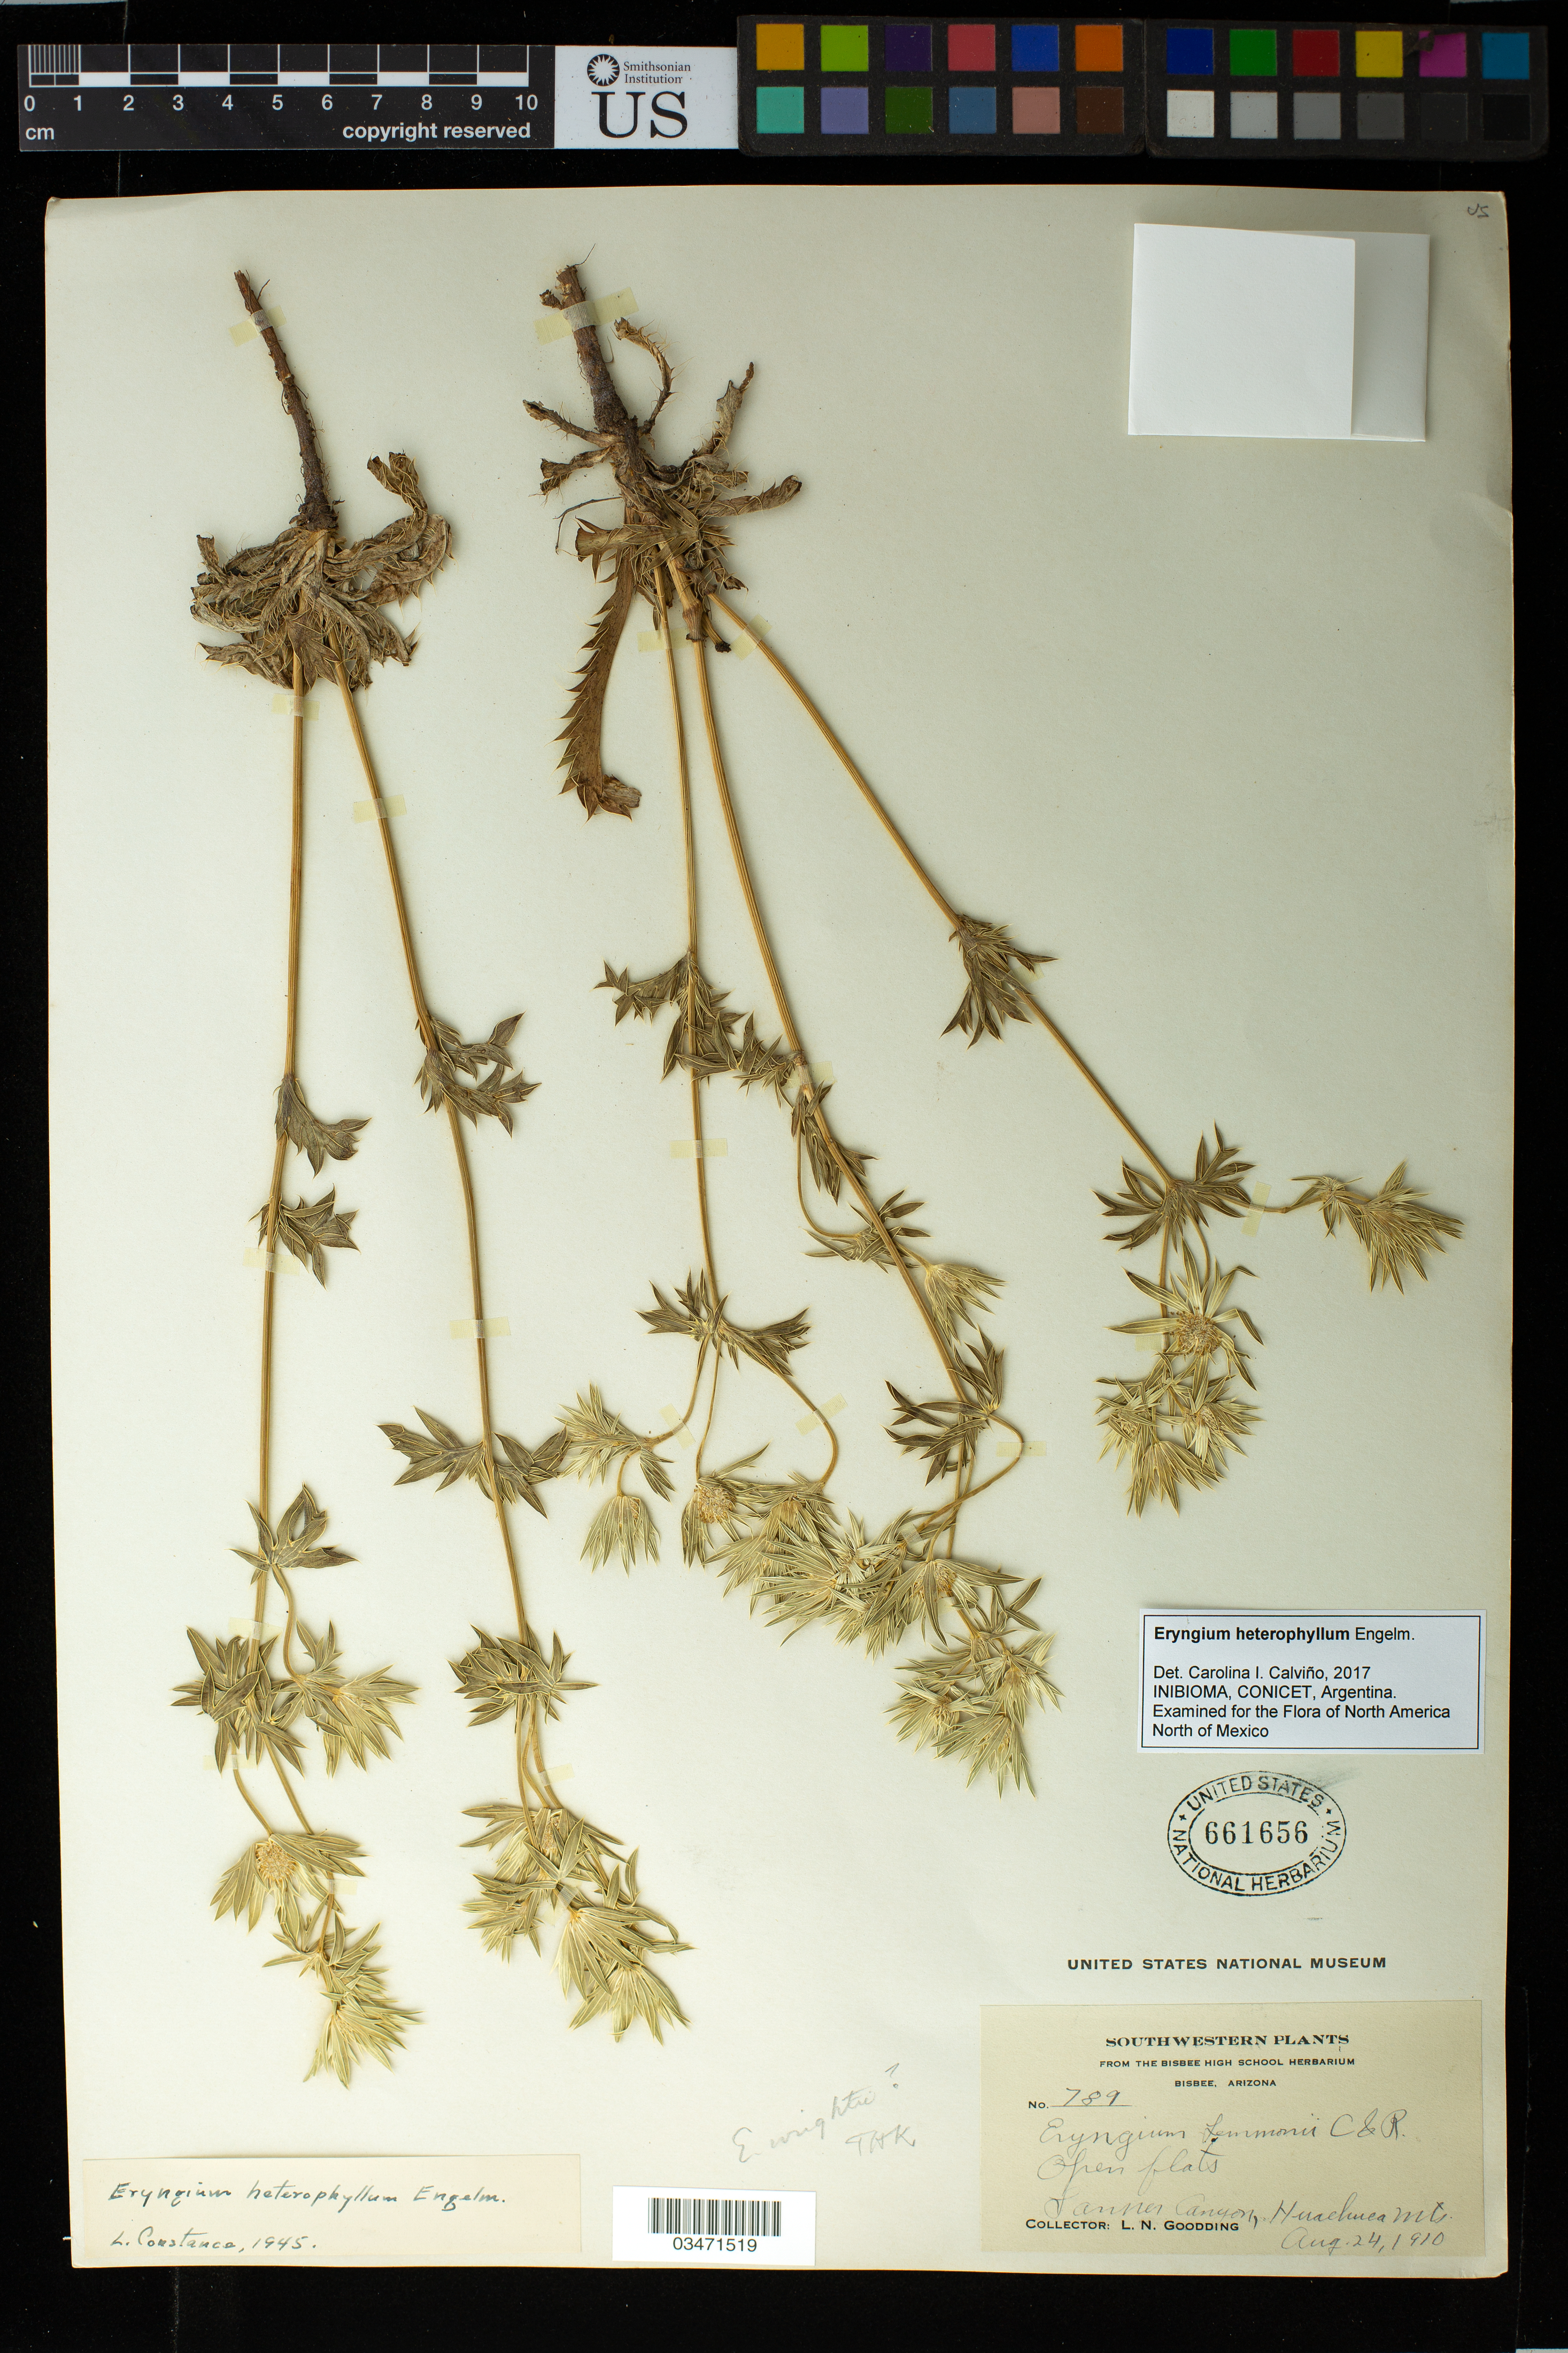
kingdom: Plantae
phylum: Tracheophyta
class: Magnoliopsida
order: Apiales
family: Apiaceae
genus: Eryngium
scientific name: Eryngium heterophyllum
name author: Engelm.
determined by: Calviño, C. I.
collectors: L. Gooding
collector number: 789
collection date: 1910-08-24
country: United States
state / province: Arizona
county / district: Cochise County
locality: Bisbee. Lanner [?] Canyon, Huachuca Mts.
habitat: Open flats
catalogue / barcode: US 661656